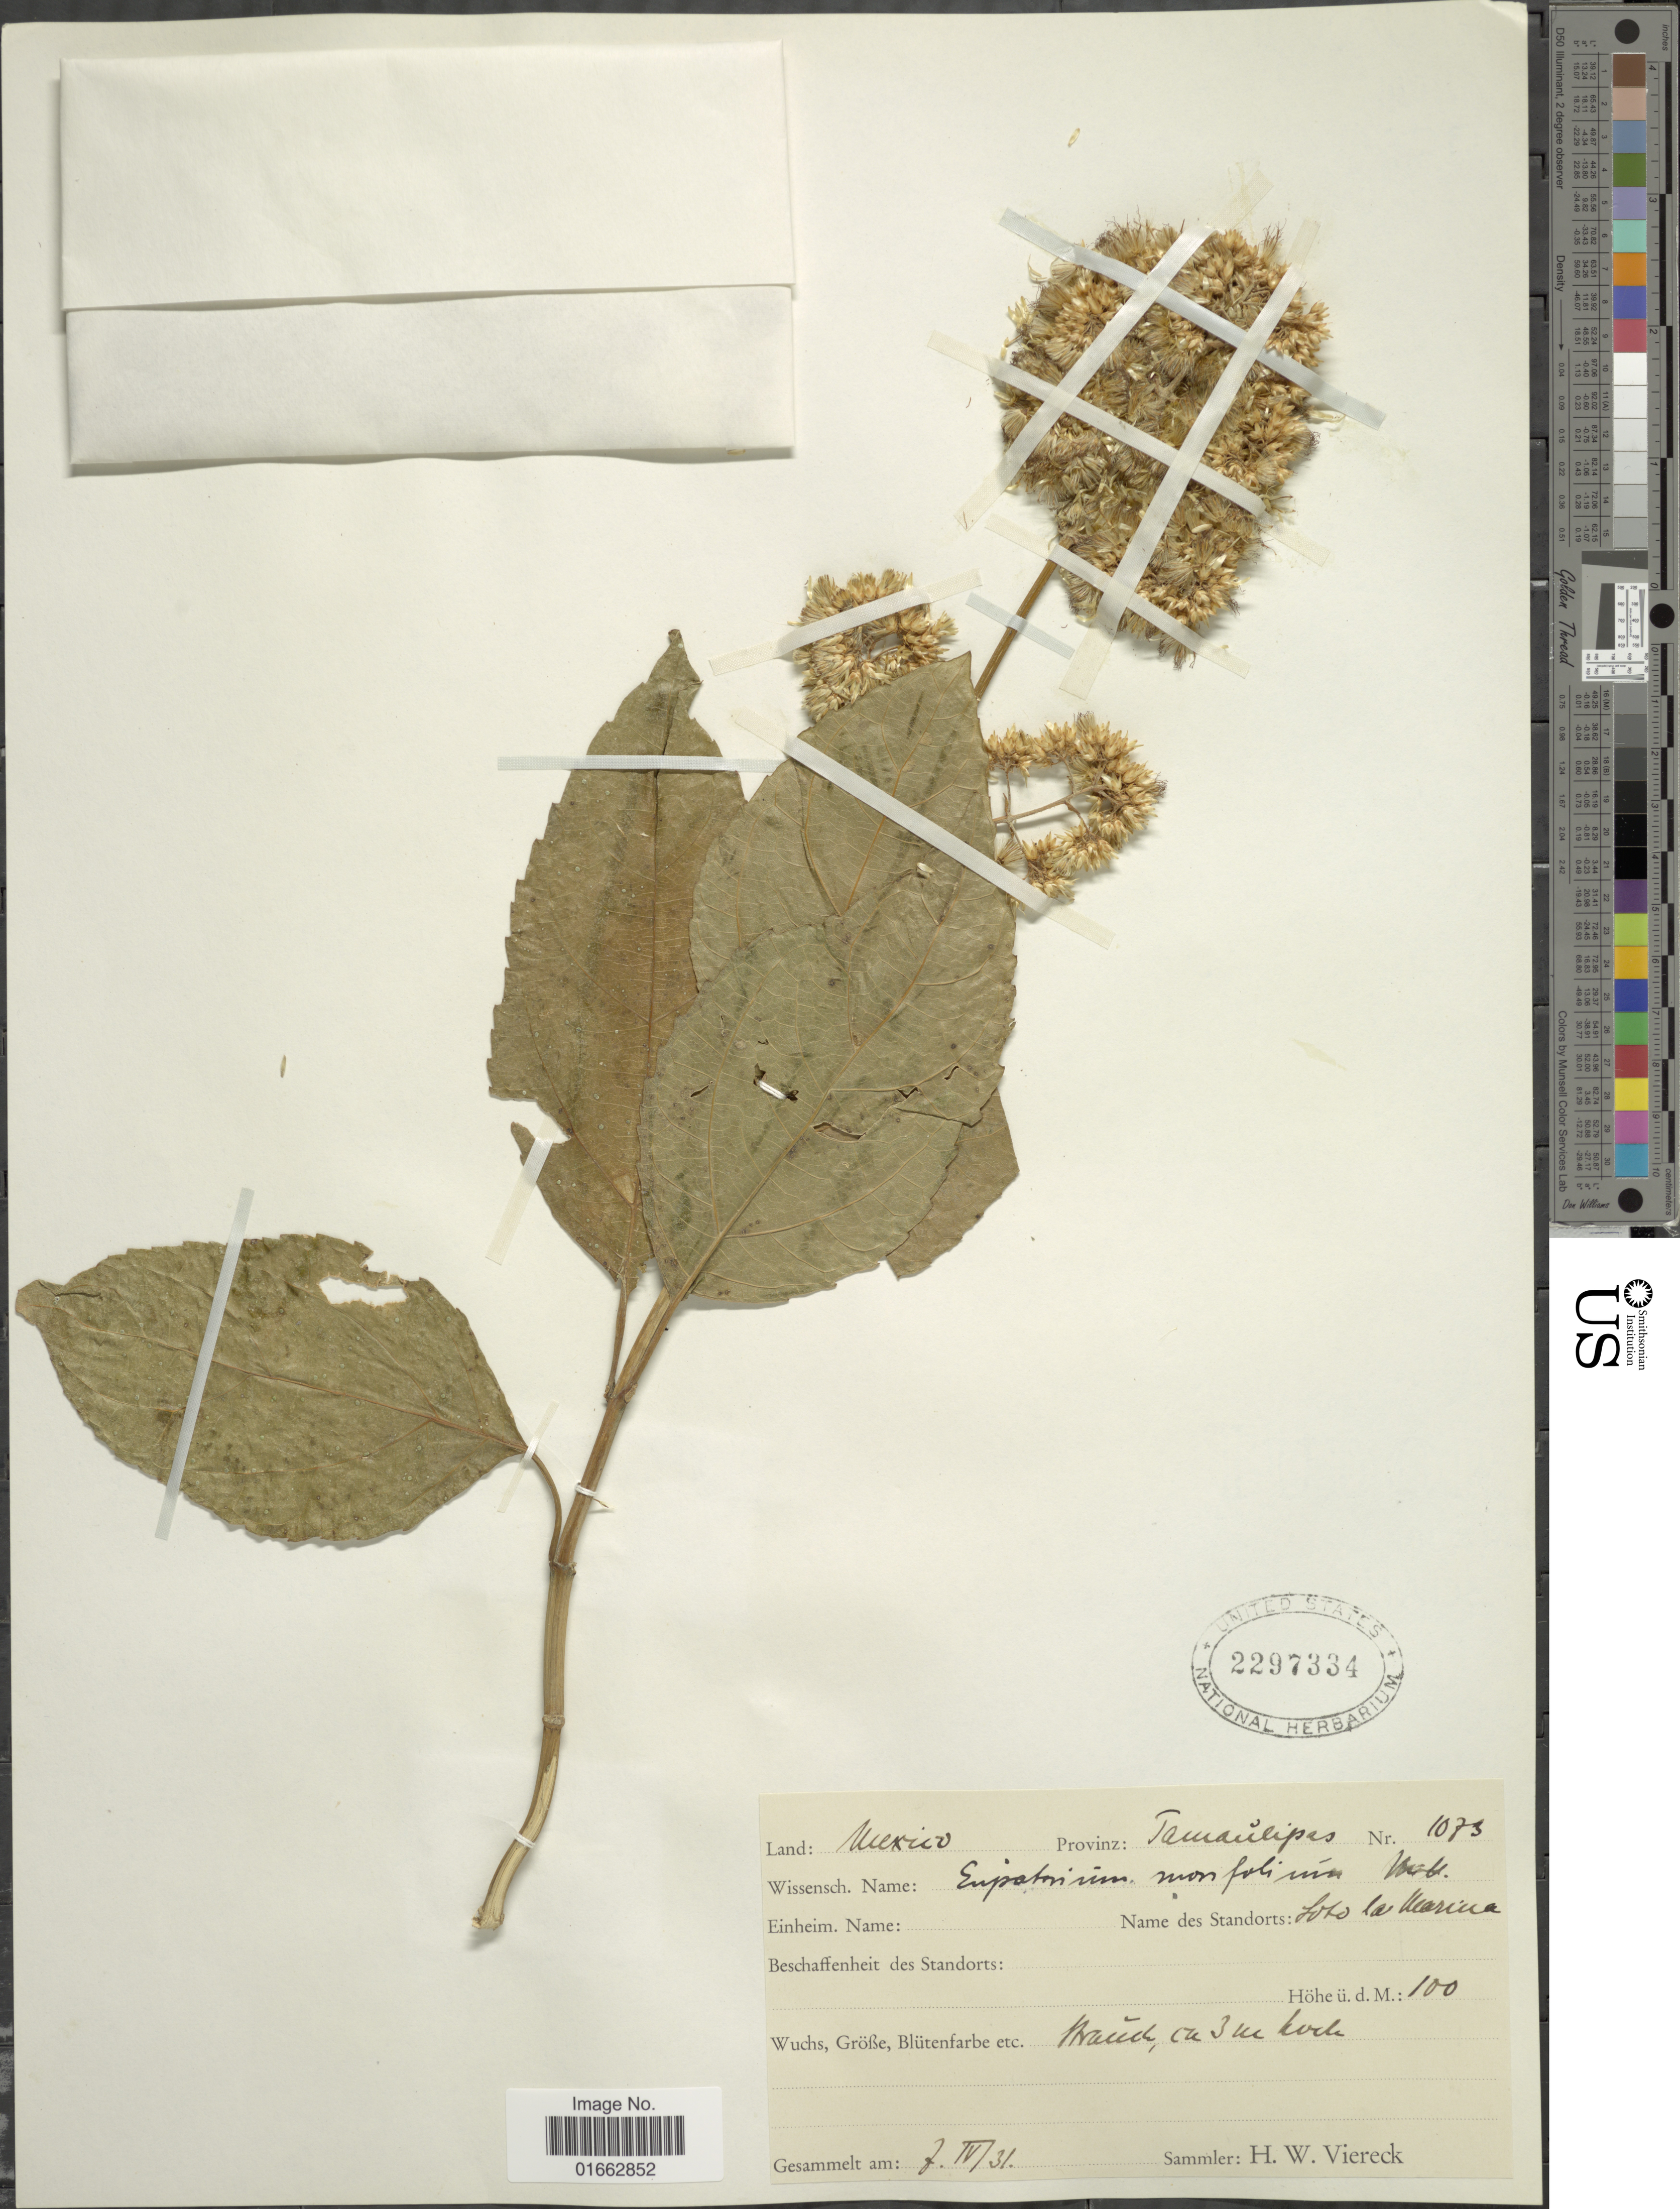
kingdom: Plantae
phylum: Tracheophyta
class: Magnoliopsida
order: Asterales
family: Asteraceae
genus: Critonia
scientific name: Critonia morifolia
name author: (Mill.) R.M. King & H. Rob.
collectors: H. W. Viereck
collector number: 1073*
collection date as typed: Transcribed d/m/y: 7/4/31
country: Mexico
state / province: Tamaulipas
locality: Soto la Marina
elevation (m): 100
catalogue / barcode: US 2297334